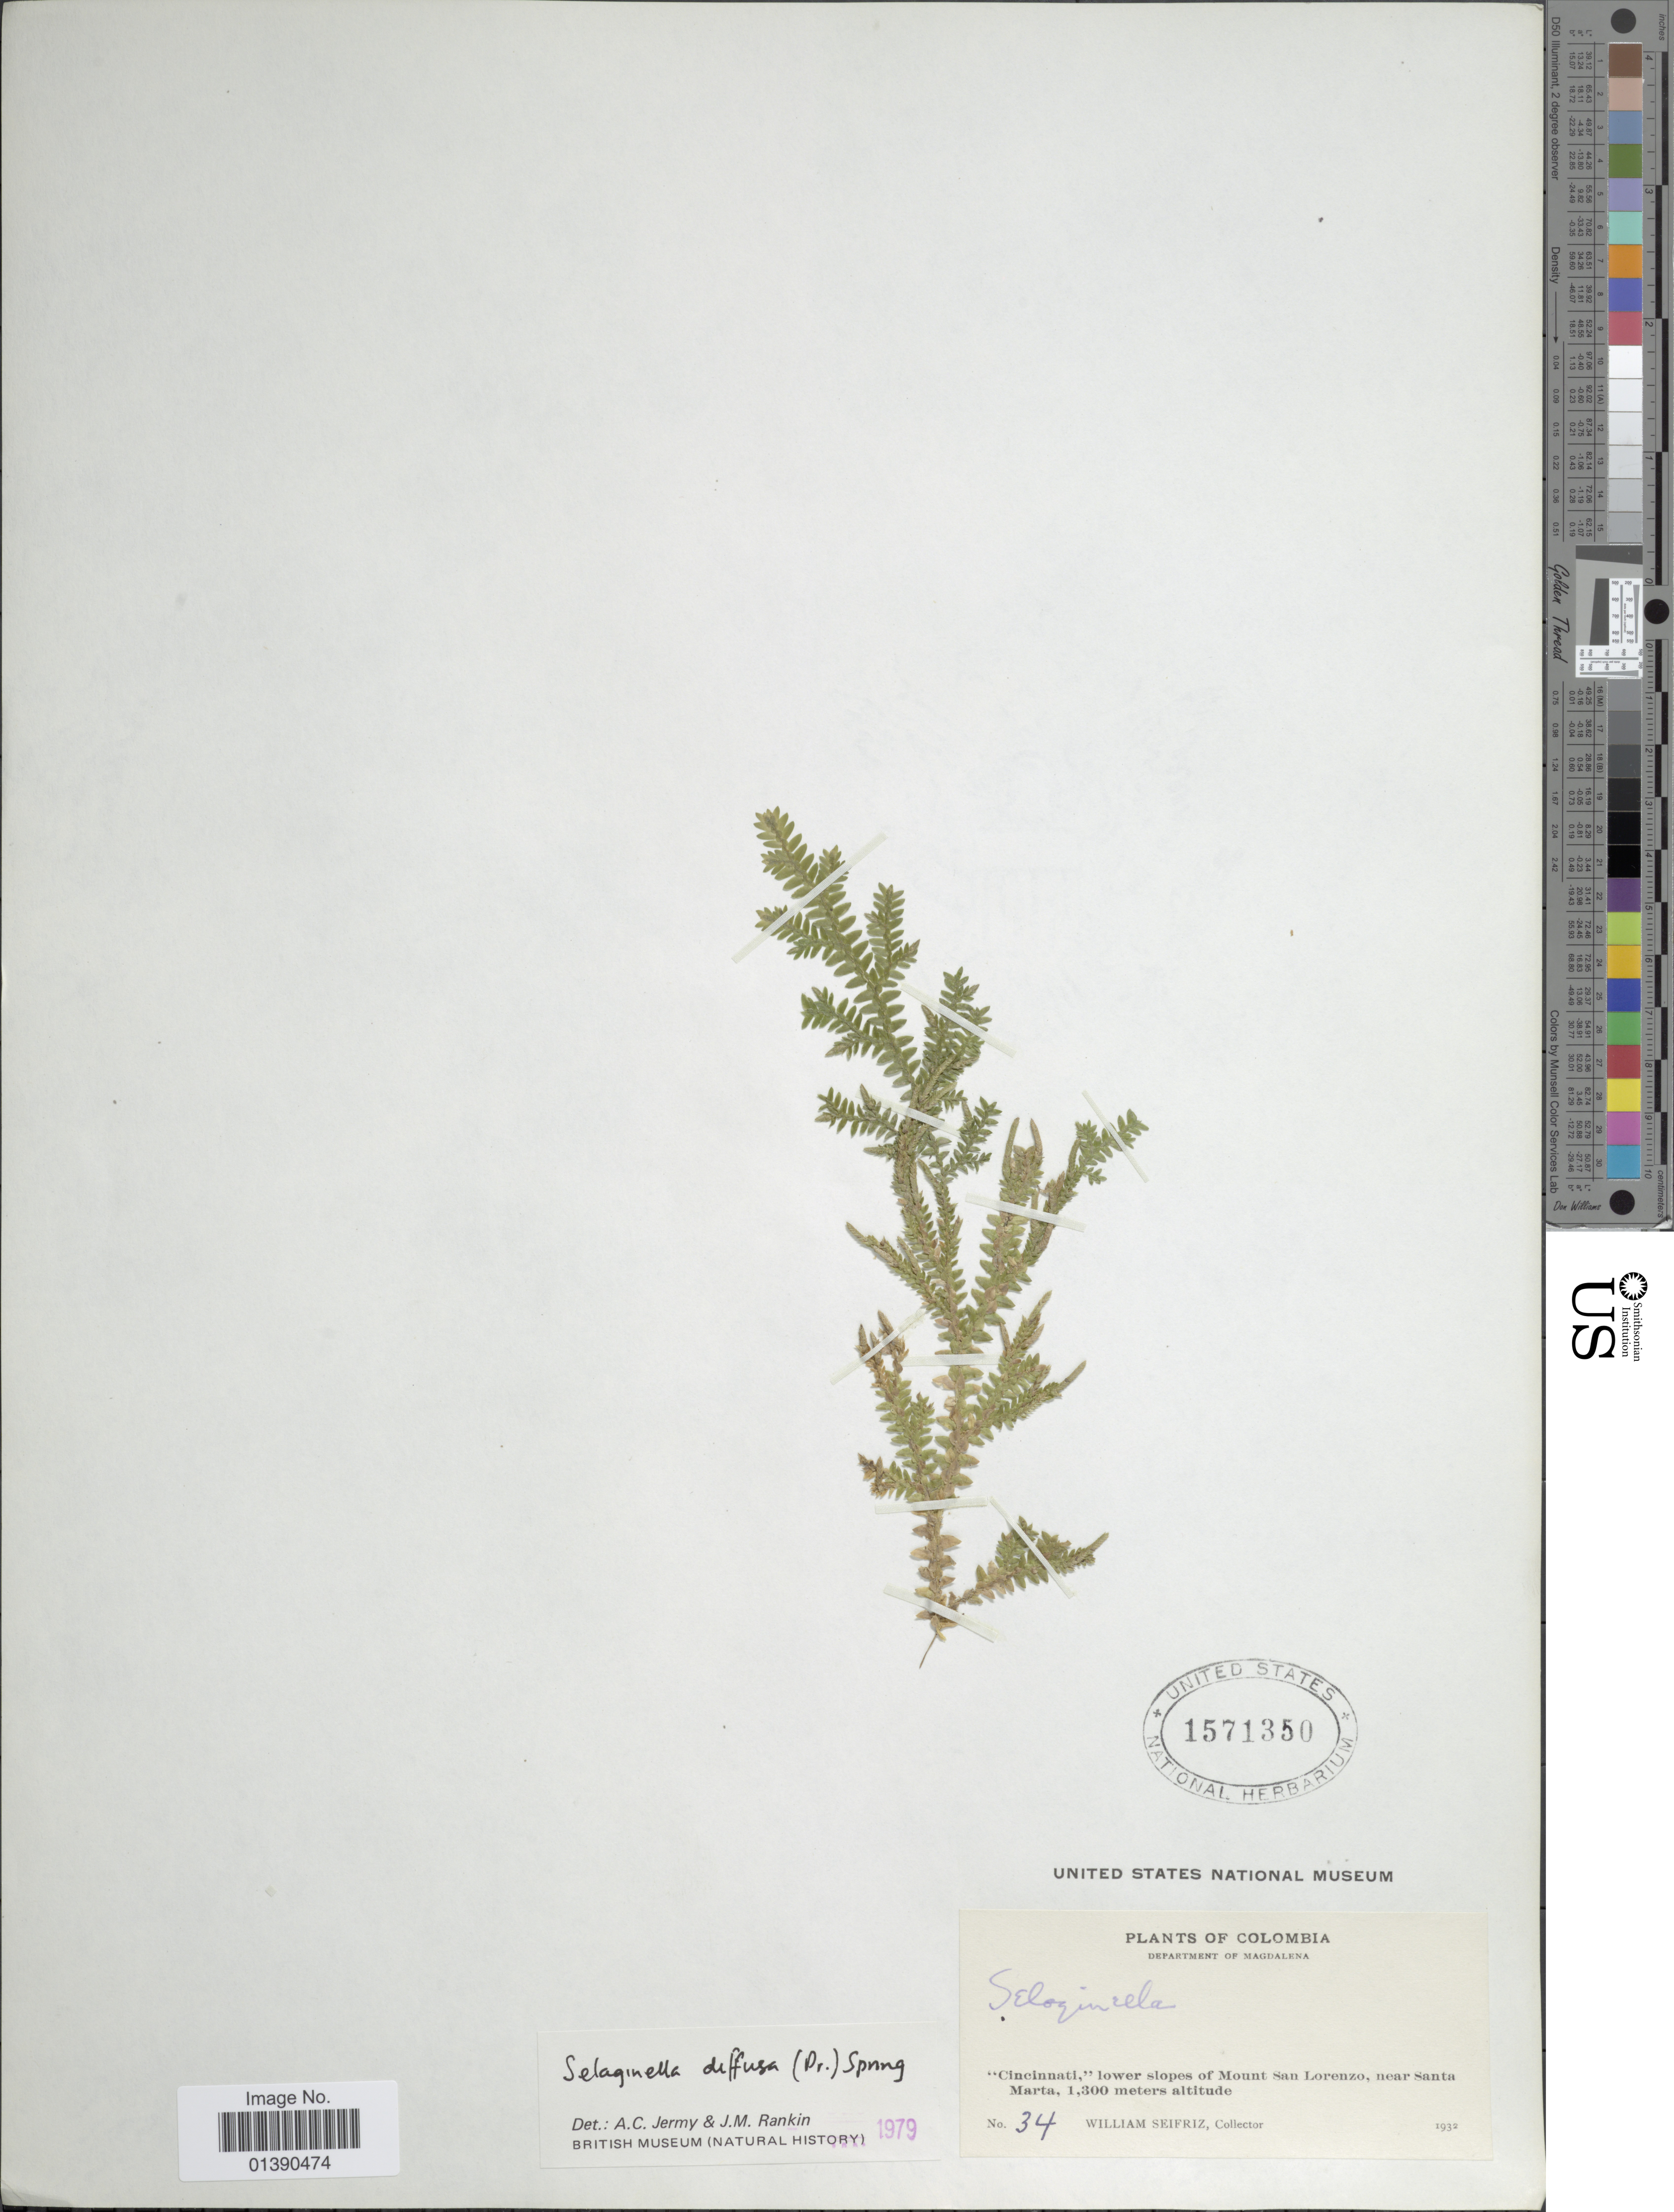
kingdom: Plantae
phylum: Tracheophyta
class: Lycopodiopsida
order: Selaginellales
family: Selaginellaceae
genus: Selaginella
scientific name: Selaginella diffusa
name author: (C. Presl) Spring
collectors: W. Seifriz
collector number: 34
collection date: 1932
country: Colombia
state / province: Magdalena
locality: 'Cincinnati', lower slopes of Mount San Lorenzo, near Santa Marta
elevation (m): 1300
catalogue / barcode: US 1571350